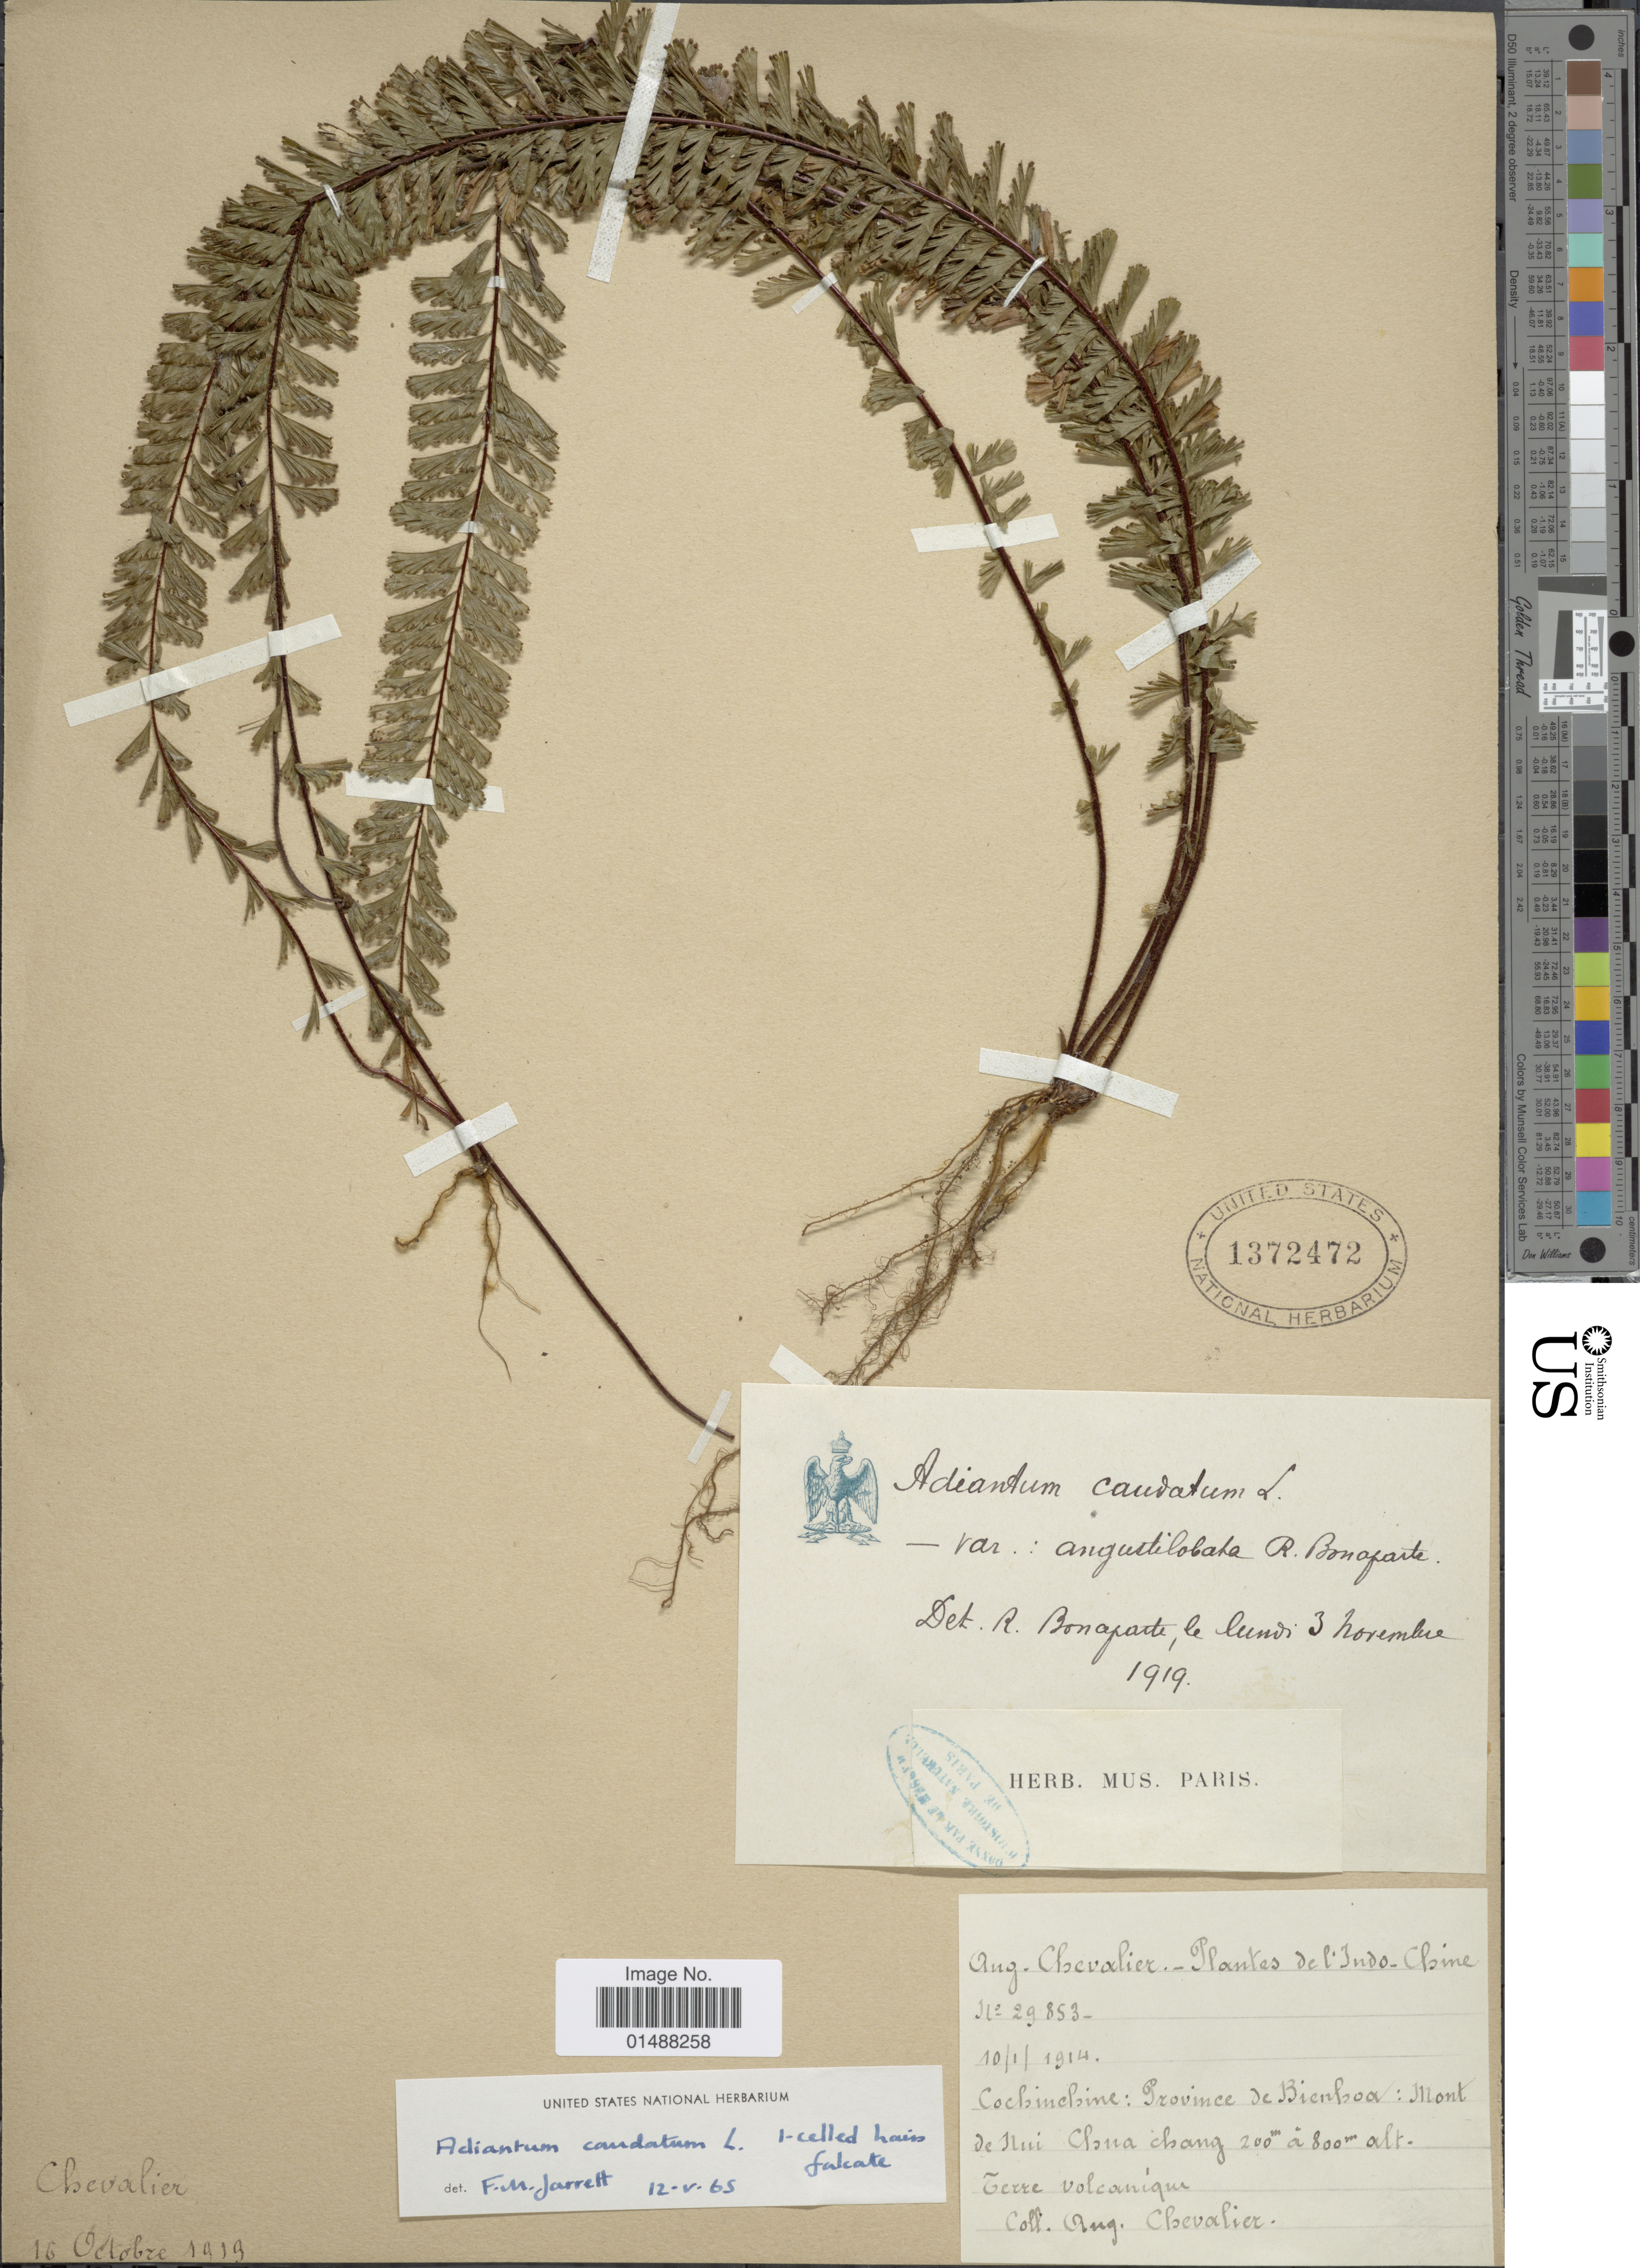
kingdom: Plantae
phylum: Tracheophyta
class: Polypodiopsida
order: Polypodiales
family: Pteridaceae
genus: Adiantum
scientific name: Adiantum caudatum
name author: L.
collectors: A. J. Chevalier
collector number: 29853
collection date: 1914-01-10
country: Vietnam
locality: Indo-Chine, Cochinchine: Province de Bienhoa : Mont deHui Chna Chang [interpreted]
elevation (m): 200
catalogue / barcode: US 1372472